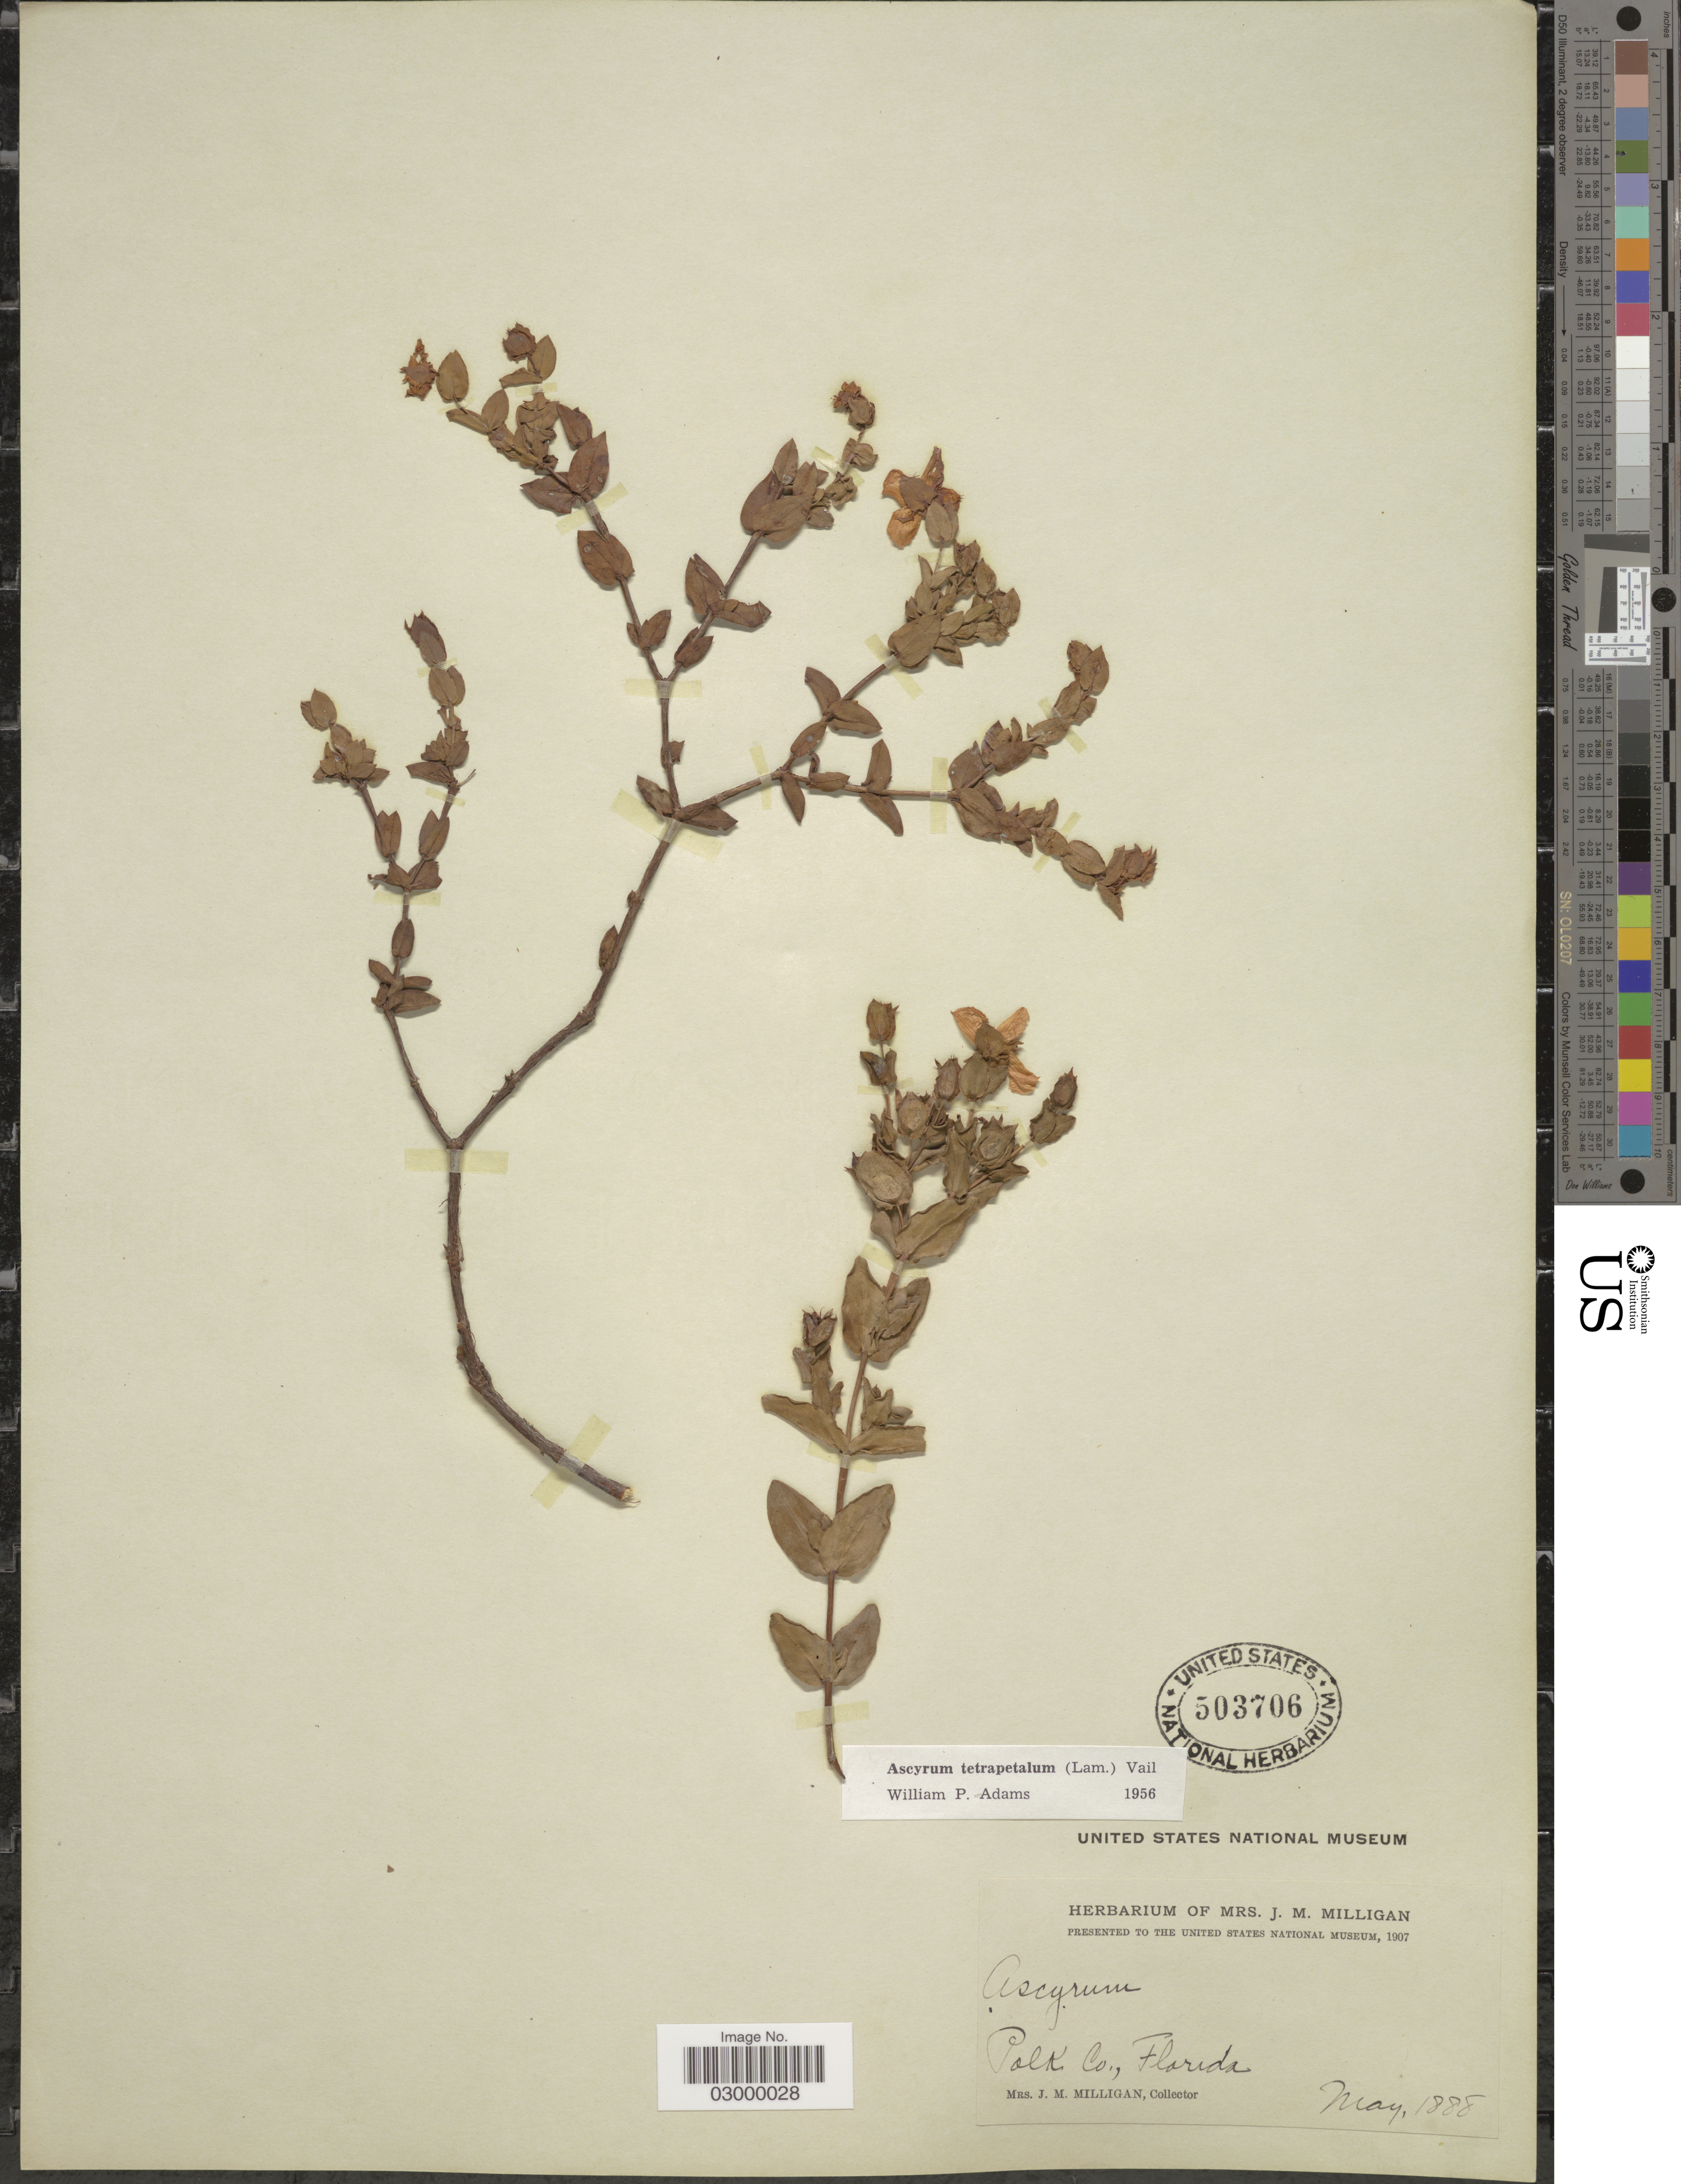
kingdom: Plantae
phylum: Tracheophyta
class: Magnoliopsida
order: Malpighiales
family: Hypericaceae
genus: Hypericum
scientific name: Hypericum tetrapetalum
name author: Lam.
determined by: Strong, Mark T., (BOT), Smithsonian Institution - National Museum of Natural History (UNITED STATES)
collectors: J. Milligan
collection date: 1888-05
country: United States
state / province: Florida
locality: Polk Co., Florida.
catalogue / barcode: US 503706